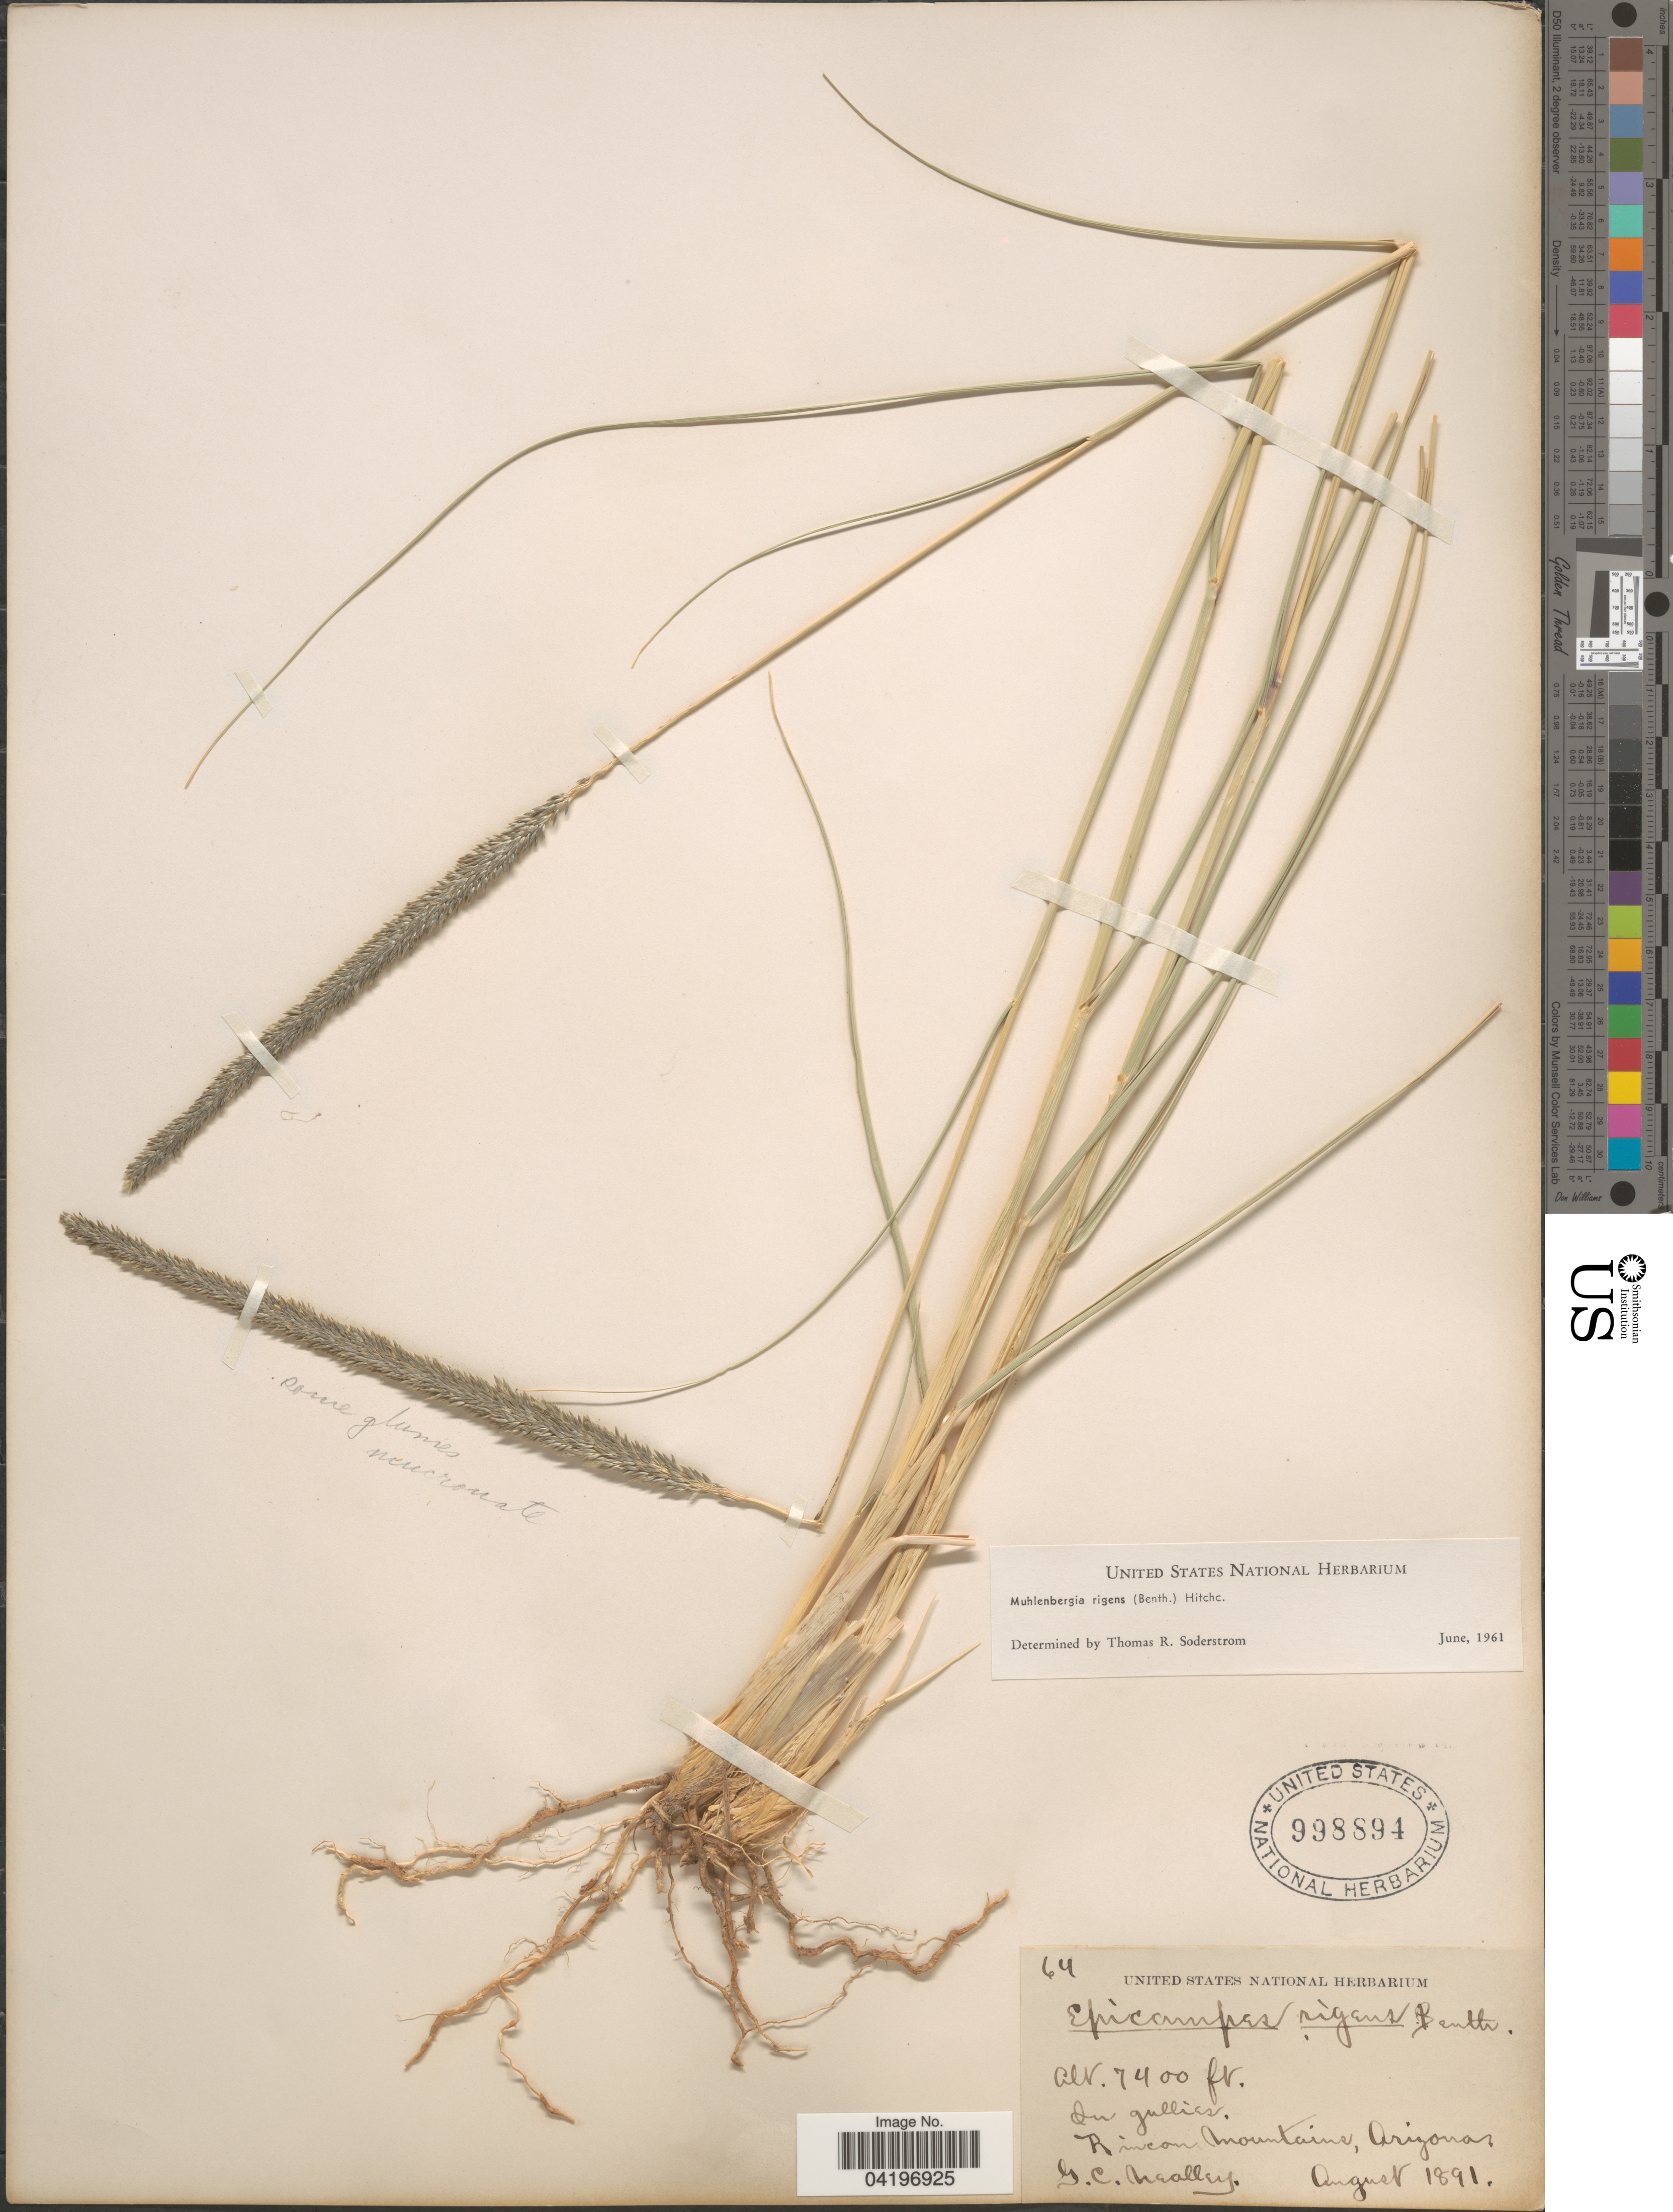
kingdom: Plantae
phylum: Tracheophyta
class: Liliopsida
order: Poales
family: Poaceae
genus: Muhlenbergia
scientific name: Muhlenbergia rigens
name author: (Benth.) Hitchc.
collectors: G. C. Nealley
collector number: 64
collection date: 1891-08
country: United States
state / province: Arizona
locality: Rincon Mountains.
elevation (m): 2256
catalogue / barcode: US 998894